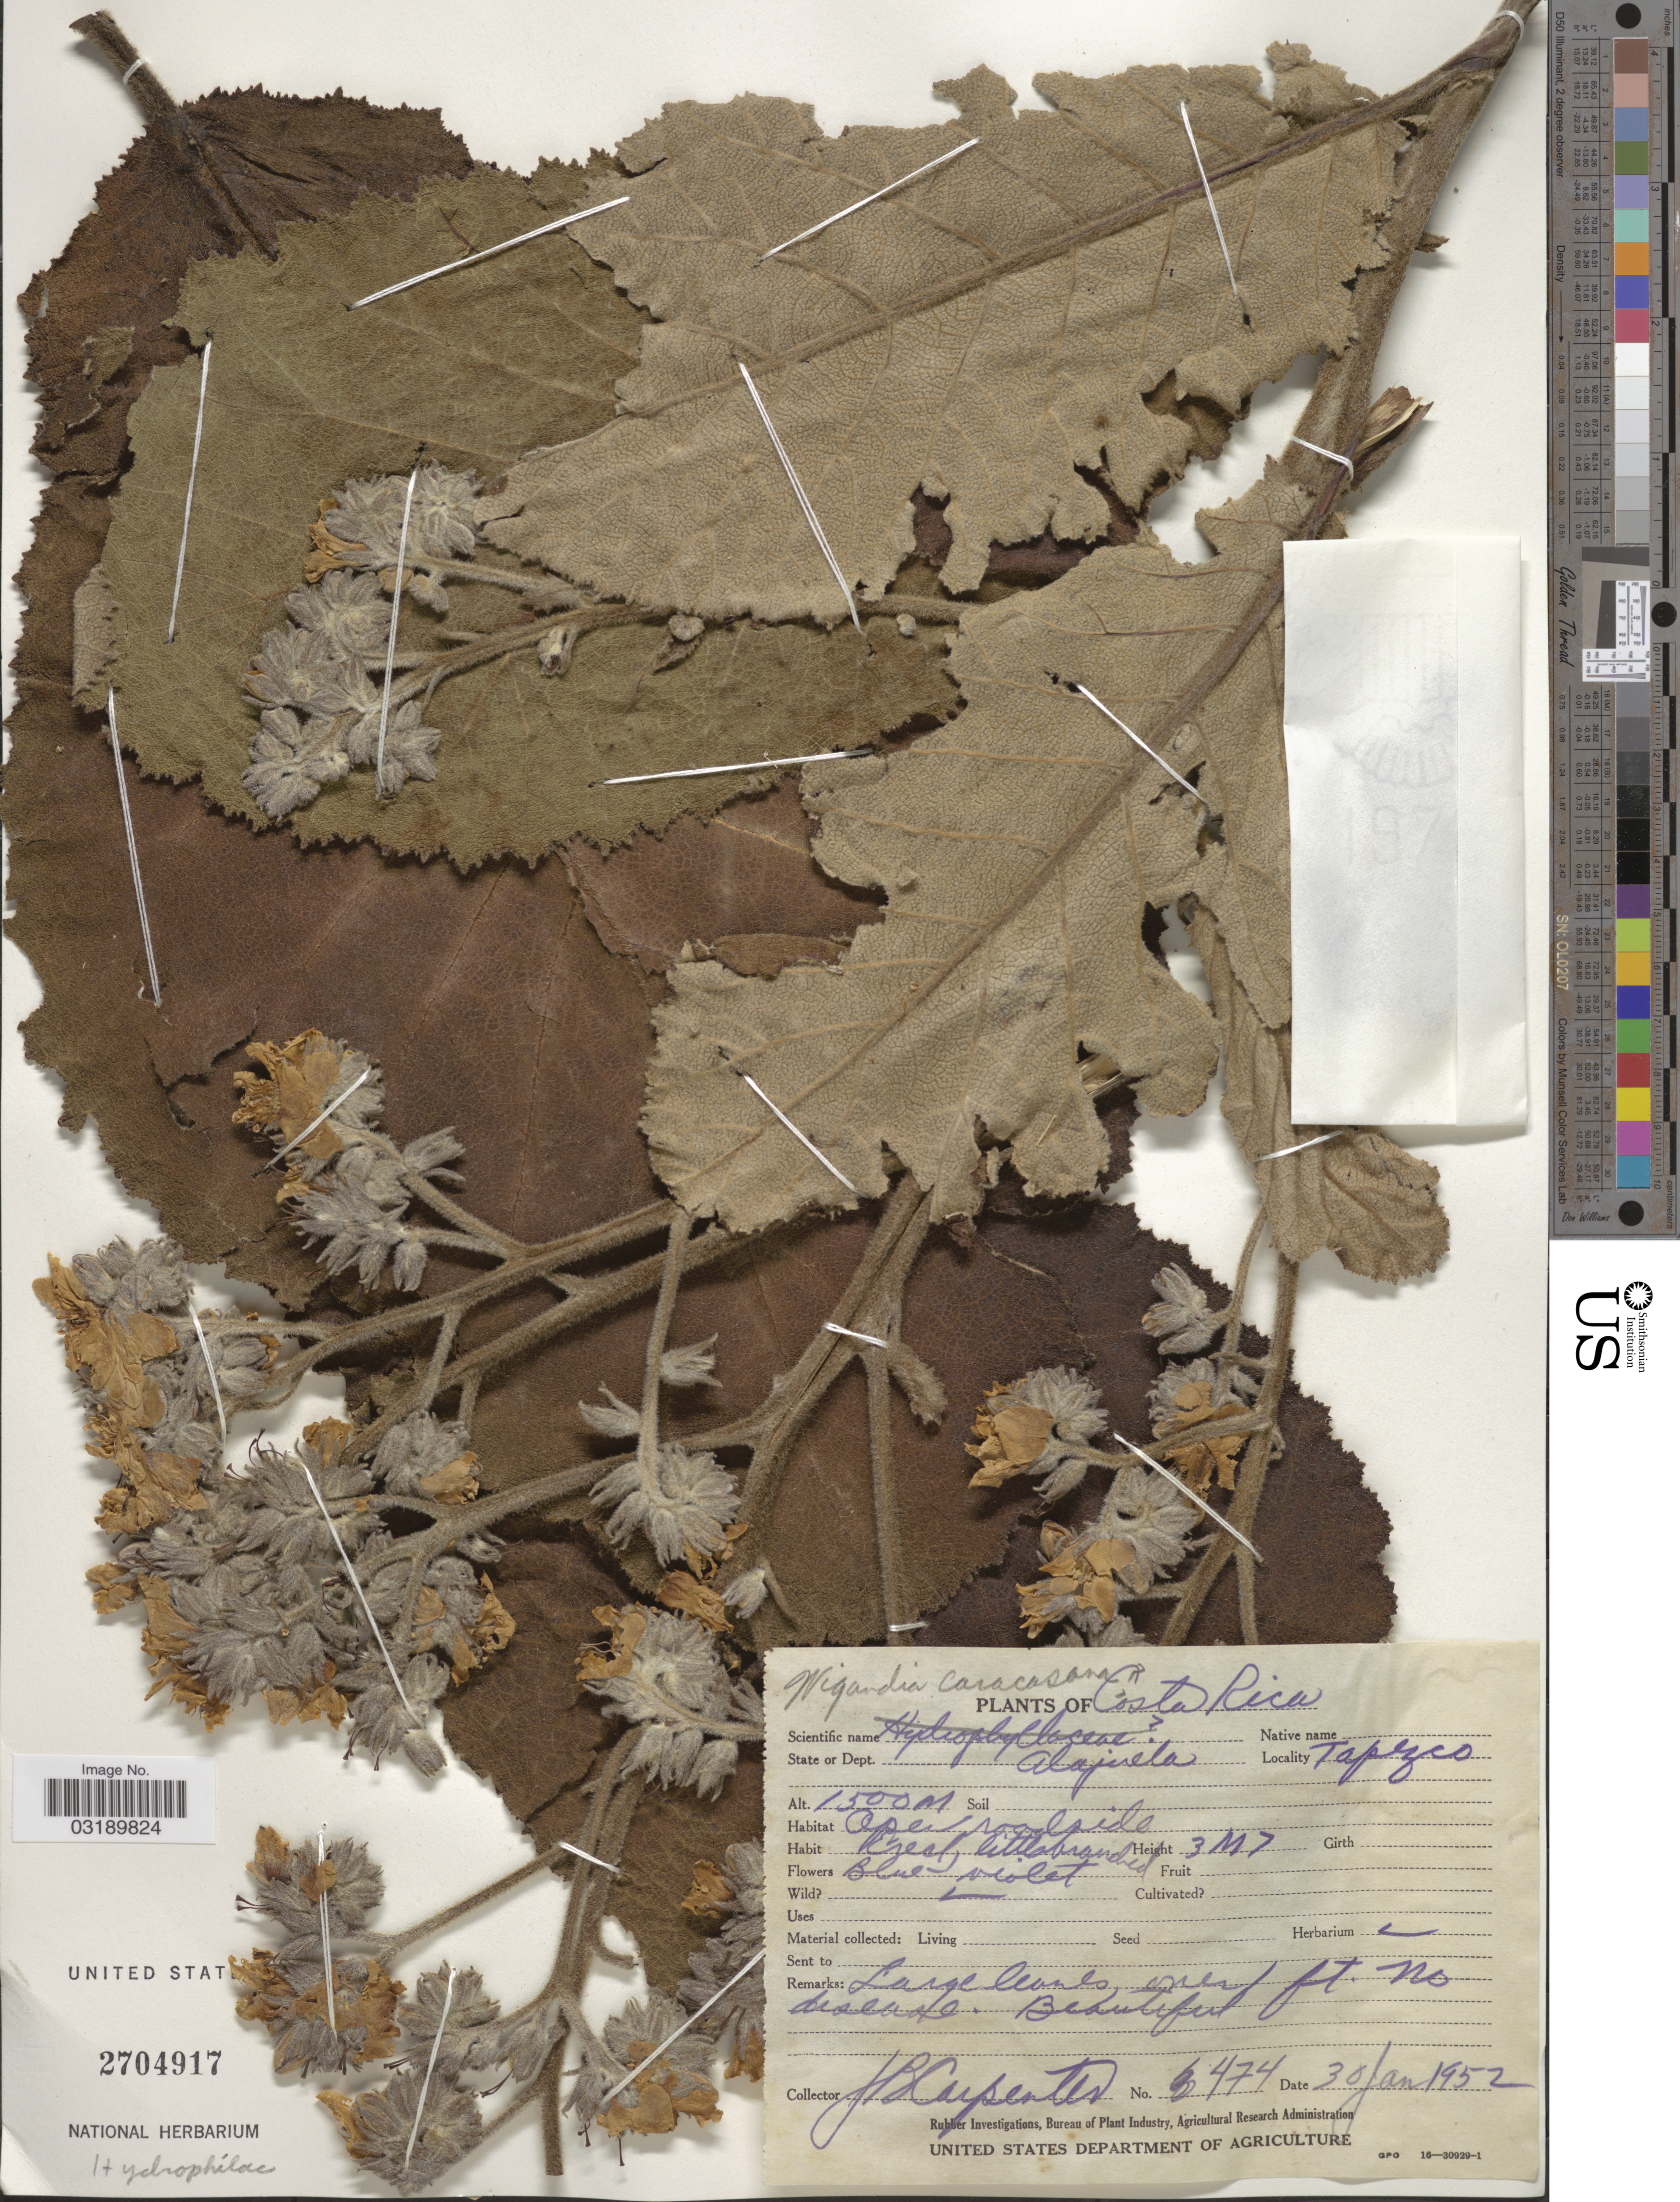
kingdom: Plantae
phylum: Tracheophyta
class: Magnoliopsida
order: Boraginales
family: Namaceae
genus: Wigandia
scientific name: Wigandia caracasana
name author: Kunth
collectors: J. Carpenter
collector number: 8474*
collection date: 1952-01-30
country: Costa Rica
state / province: Alajuela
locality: State or Dept. Alajuela. Tapezco.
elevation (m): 1500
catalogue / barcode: US 2704917